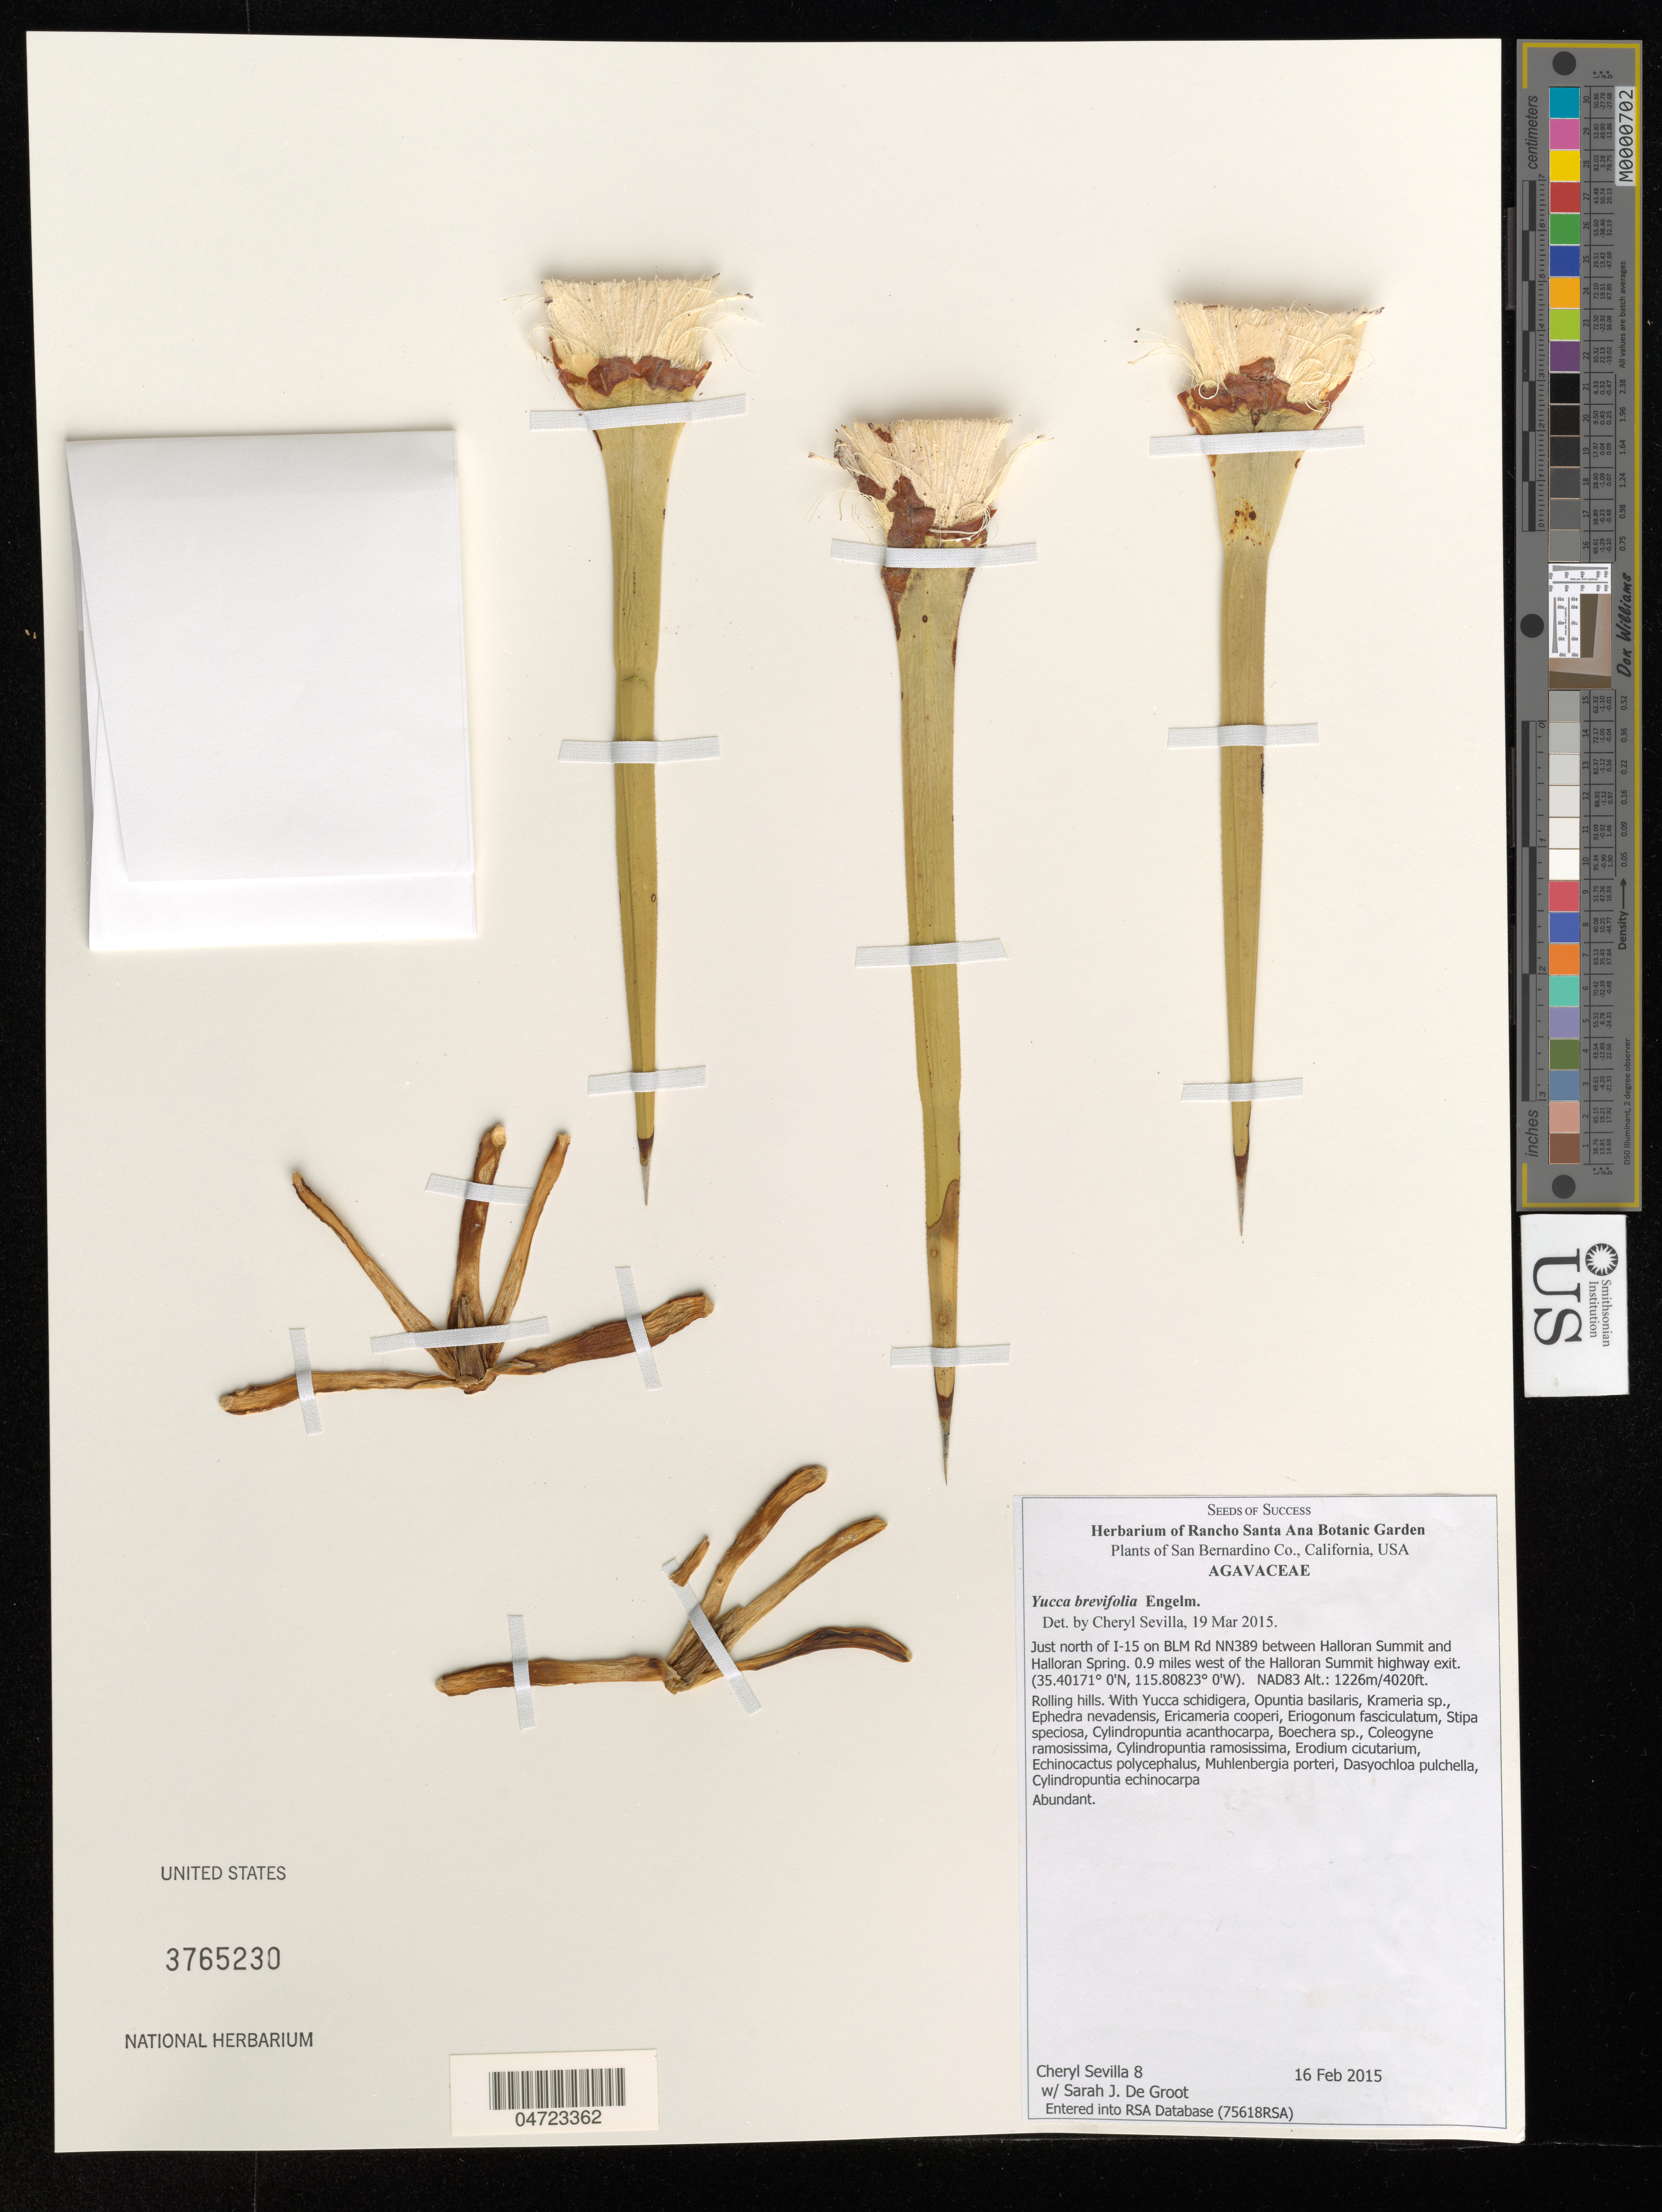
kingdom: Plantae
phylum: Tracheophyta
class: Liliopsida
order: Asparagales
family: Asparagaceae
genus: Yucca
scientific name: Yucca brevifolia var. brevifolia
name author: Engelm.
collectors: C. Sevilla & S. De Groot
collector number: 8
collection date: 2015-02-16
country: United States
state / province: California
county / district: San Bernardino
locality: San Bernardino Co. Just north of I-15 on BLM Rd NN389 between Halloran Summit and Halloran Spring. 0.9 miles west of the Halloran Summit highway exit. Rolling hills.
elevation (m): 1226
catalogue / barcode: US 3765230